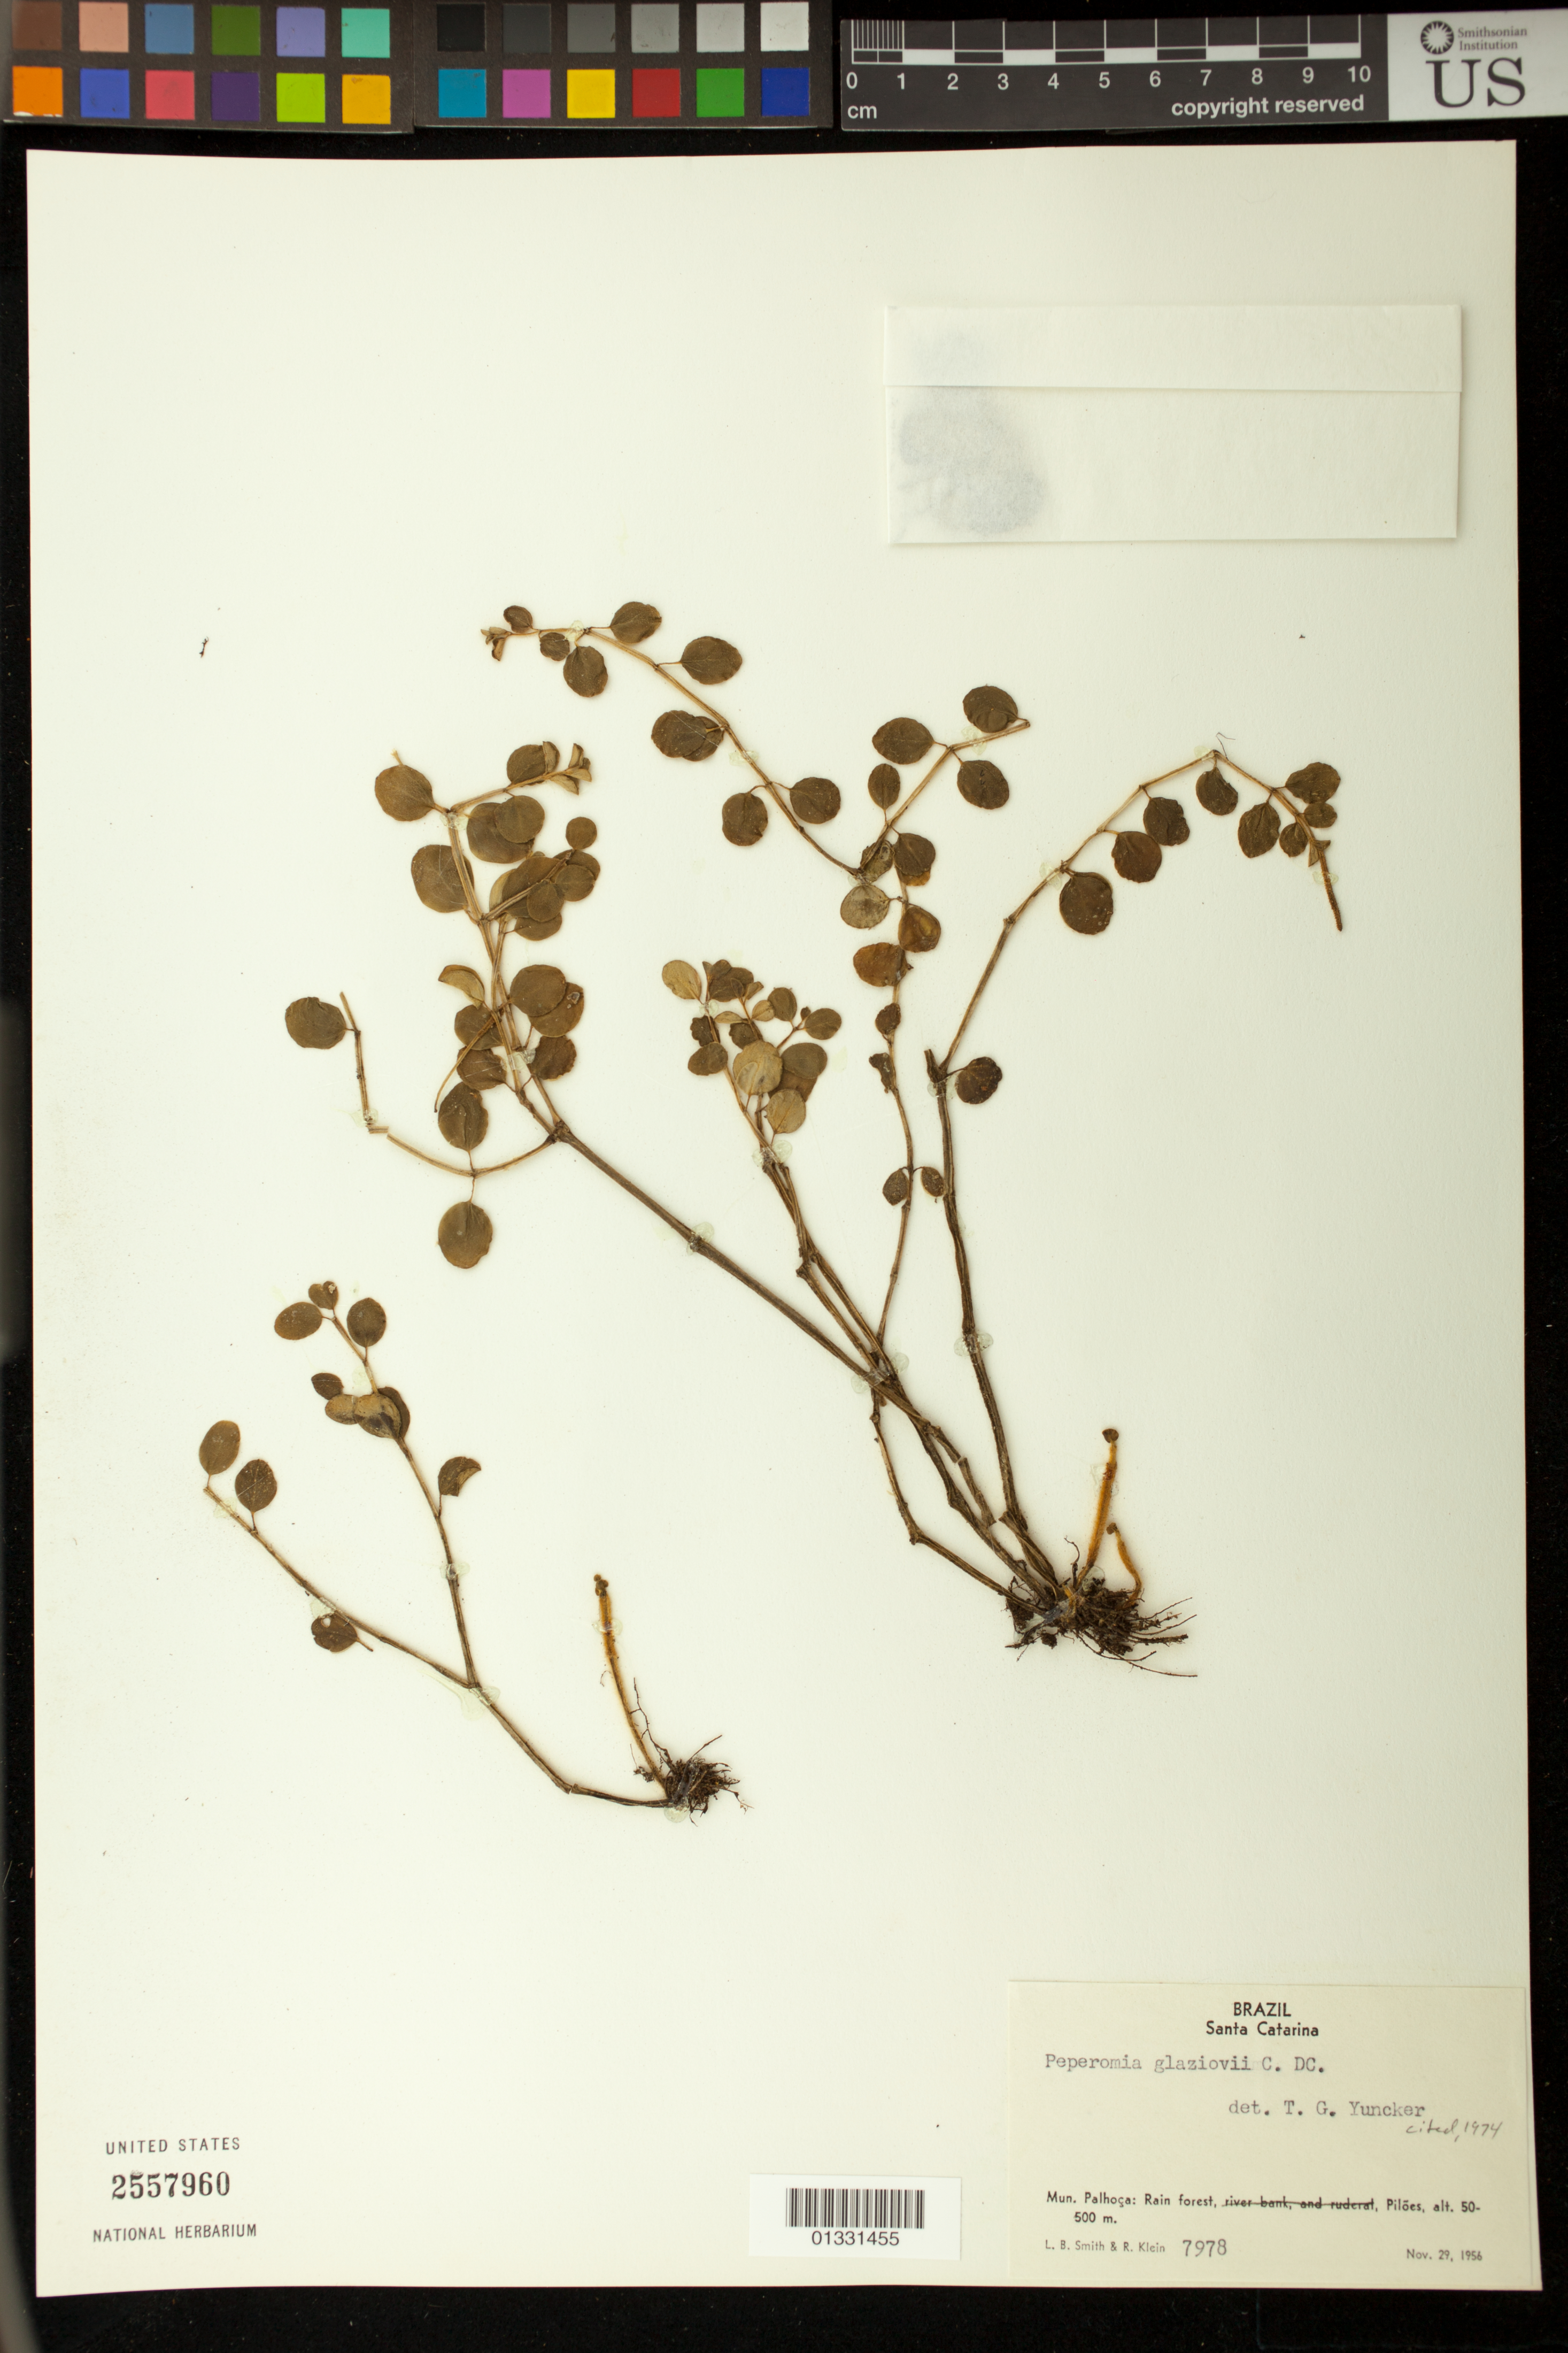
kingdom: Plantae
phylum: Tracheophyta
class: Magnoliopsida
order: Piperales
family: Piperaceae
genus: Peperomia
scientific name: Peperomia glazioui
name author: C. DC.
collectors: L. Smith & R. Klein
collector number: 7978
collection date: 1956-11-29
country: Brazil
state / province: Santa Catarina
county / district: Palhoça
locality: Pilões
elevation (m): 50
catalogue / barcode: US 2557960